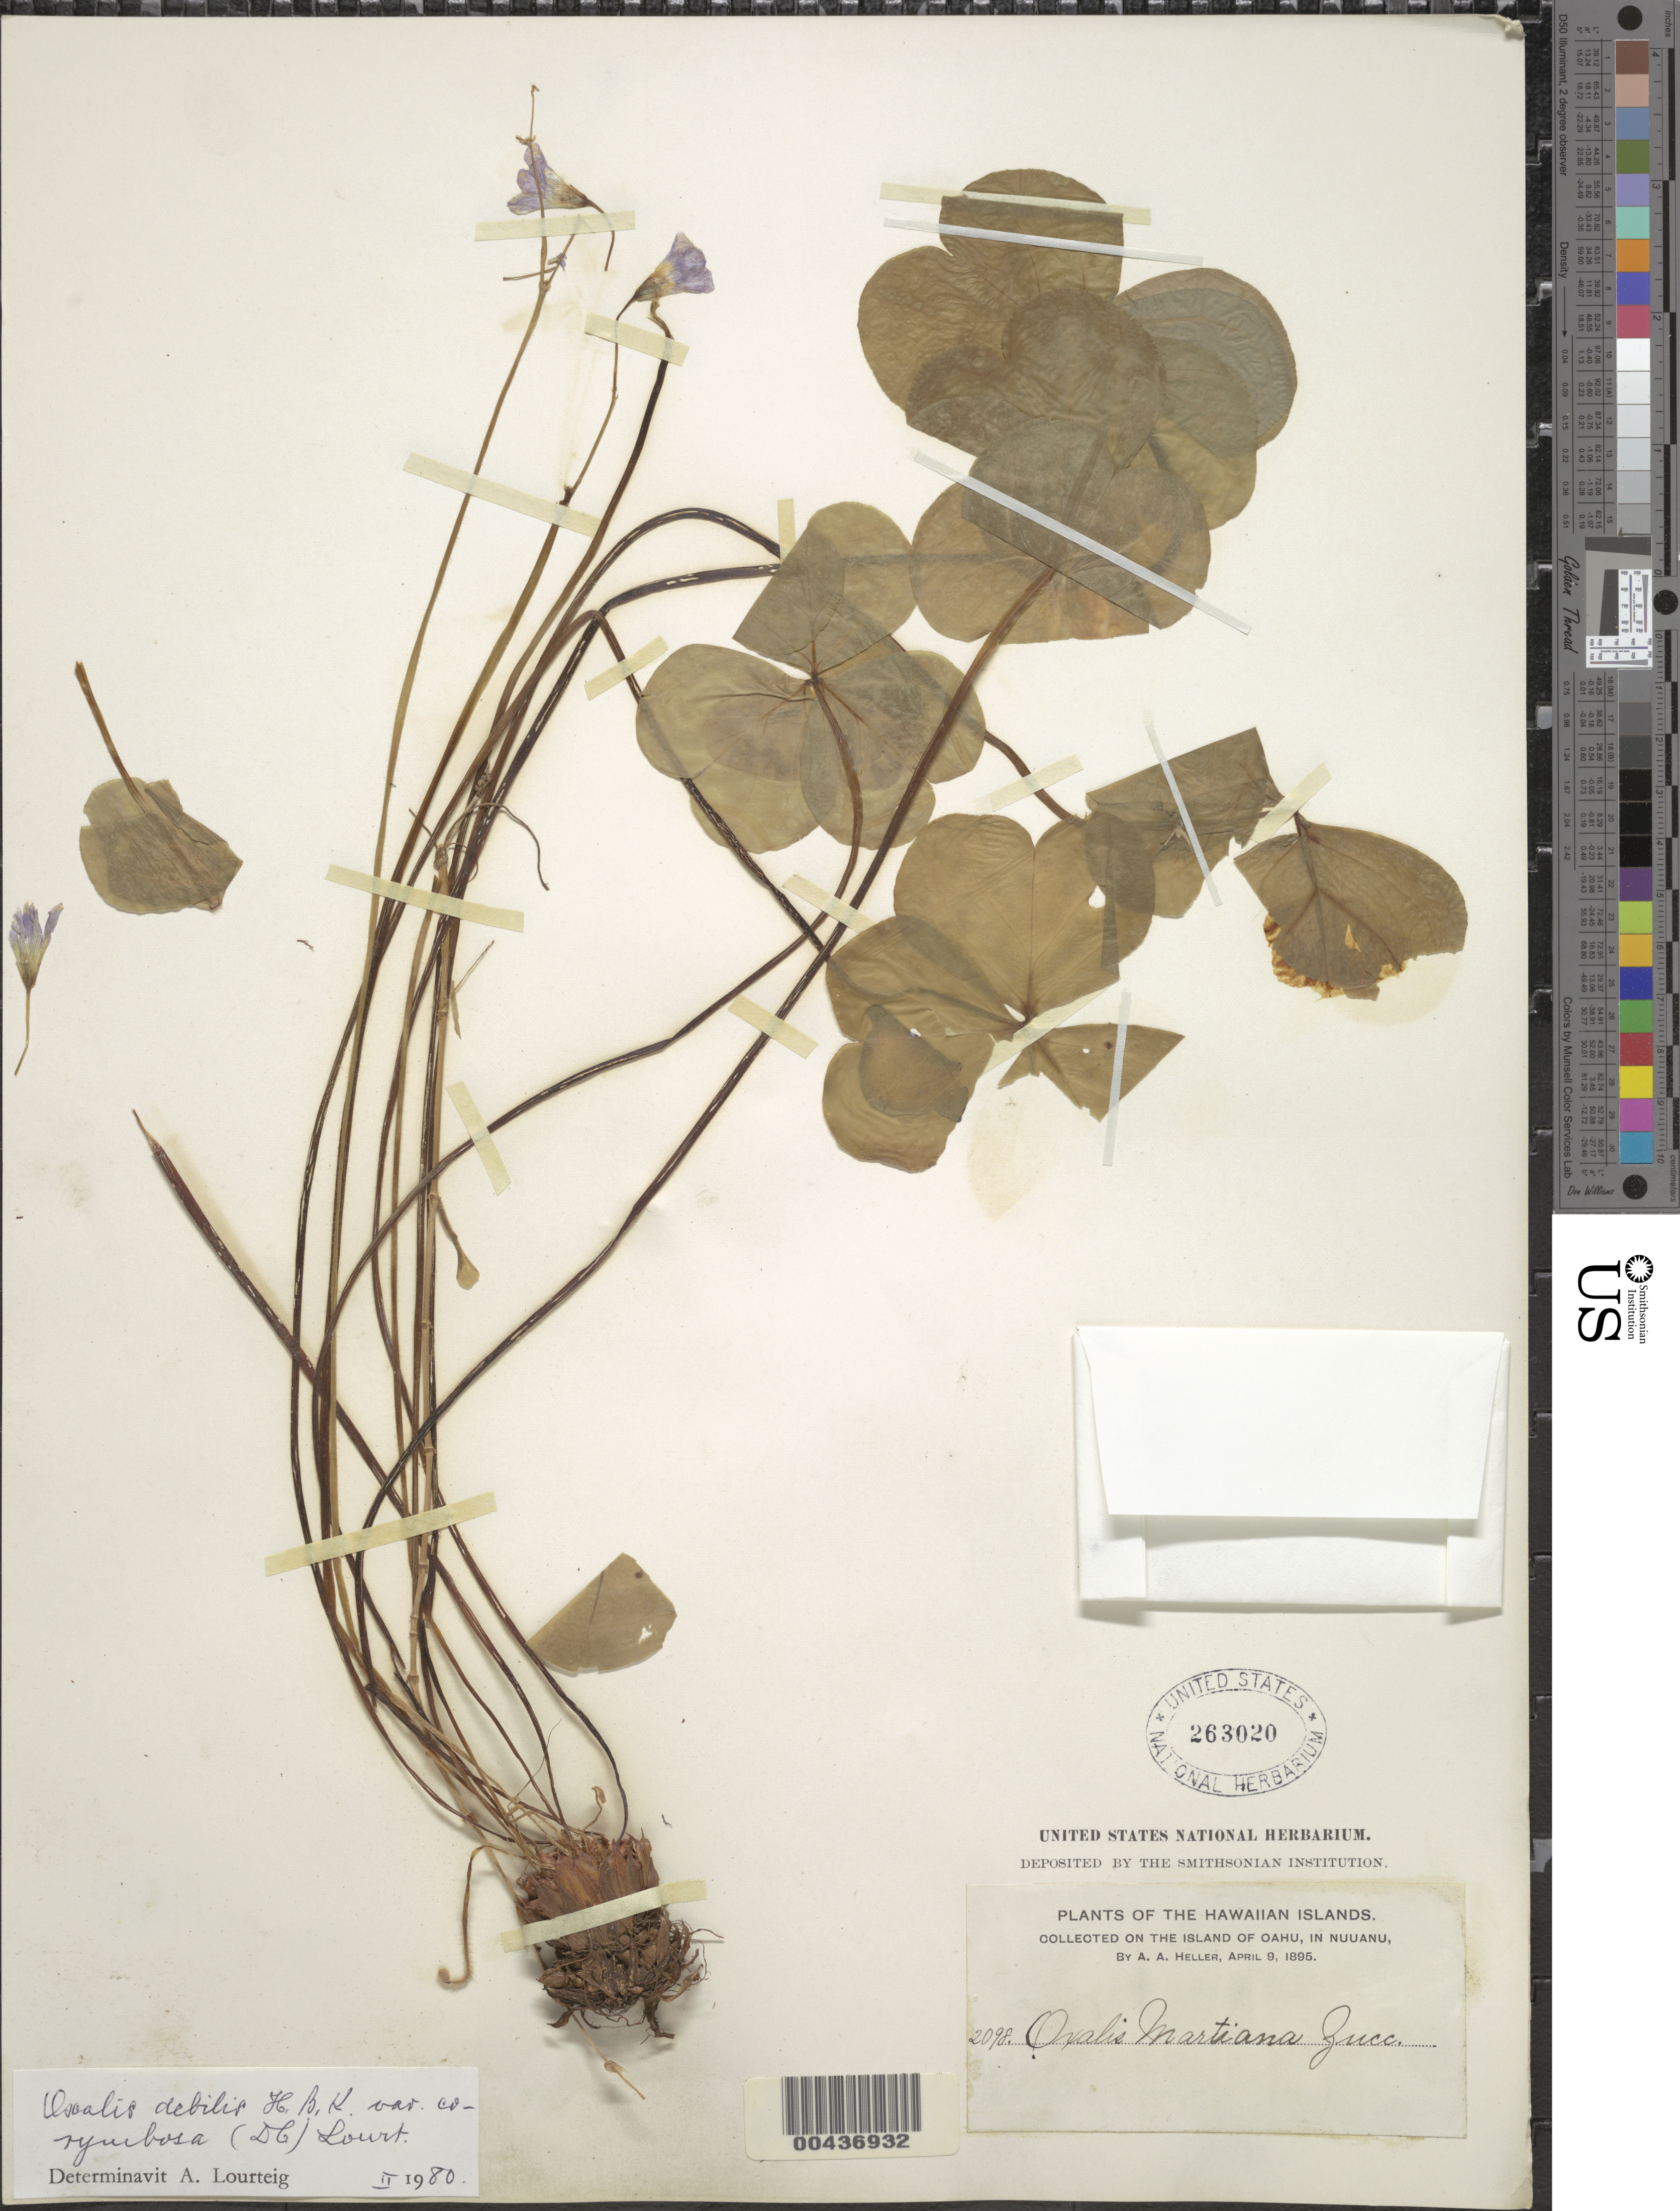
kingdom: Plantae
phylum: Tracheophyta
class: Magnoliopsida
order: Oxalidales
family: Oxalidaceae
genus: Oxalis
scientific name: Oxalis debilis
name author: Kunth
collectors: A. A. Heller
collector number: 2098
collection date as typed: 9 Apr 1895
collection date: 1895-04-09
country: United States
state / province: Hawaii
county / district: Honolulu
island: Oahu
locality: In Nuuanu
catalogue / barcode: US 263020